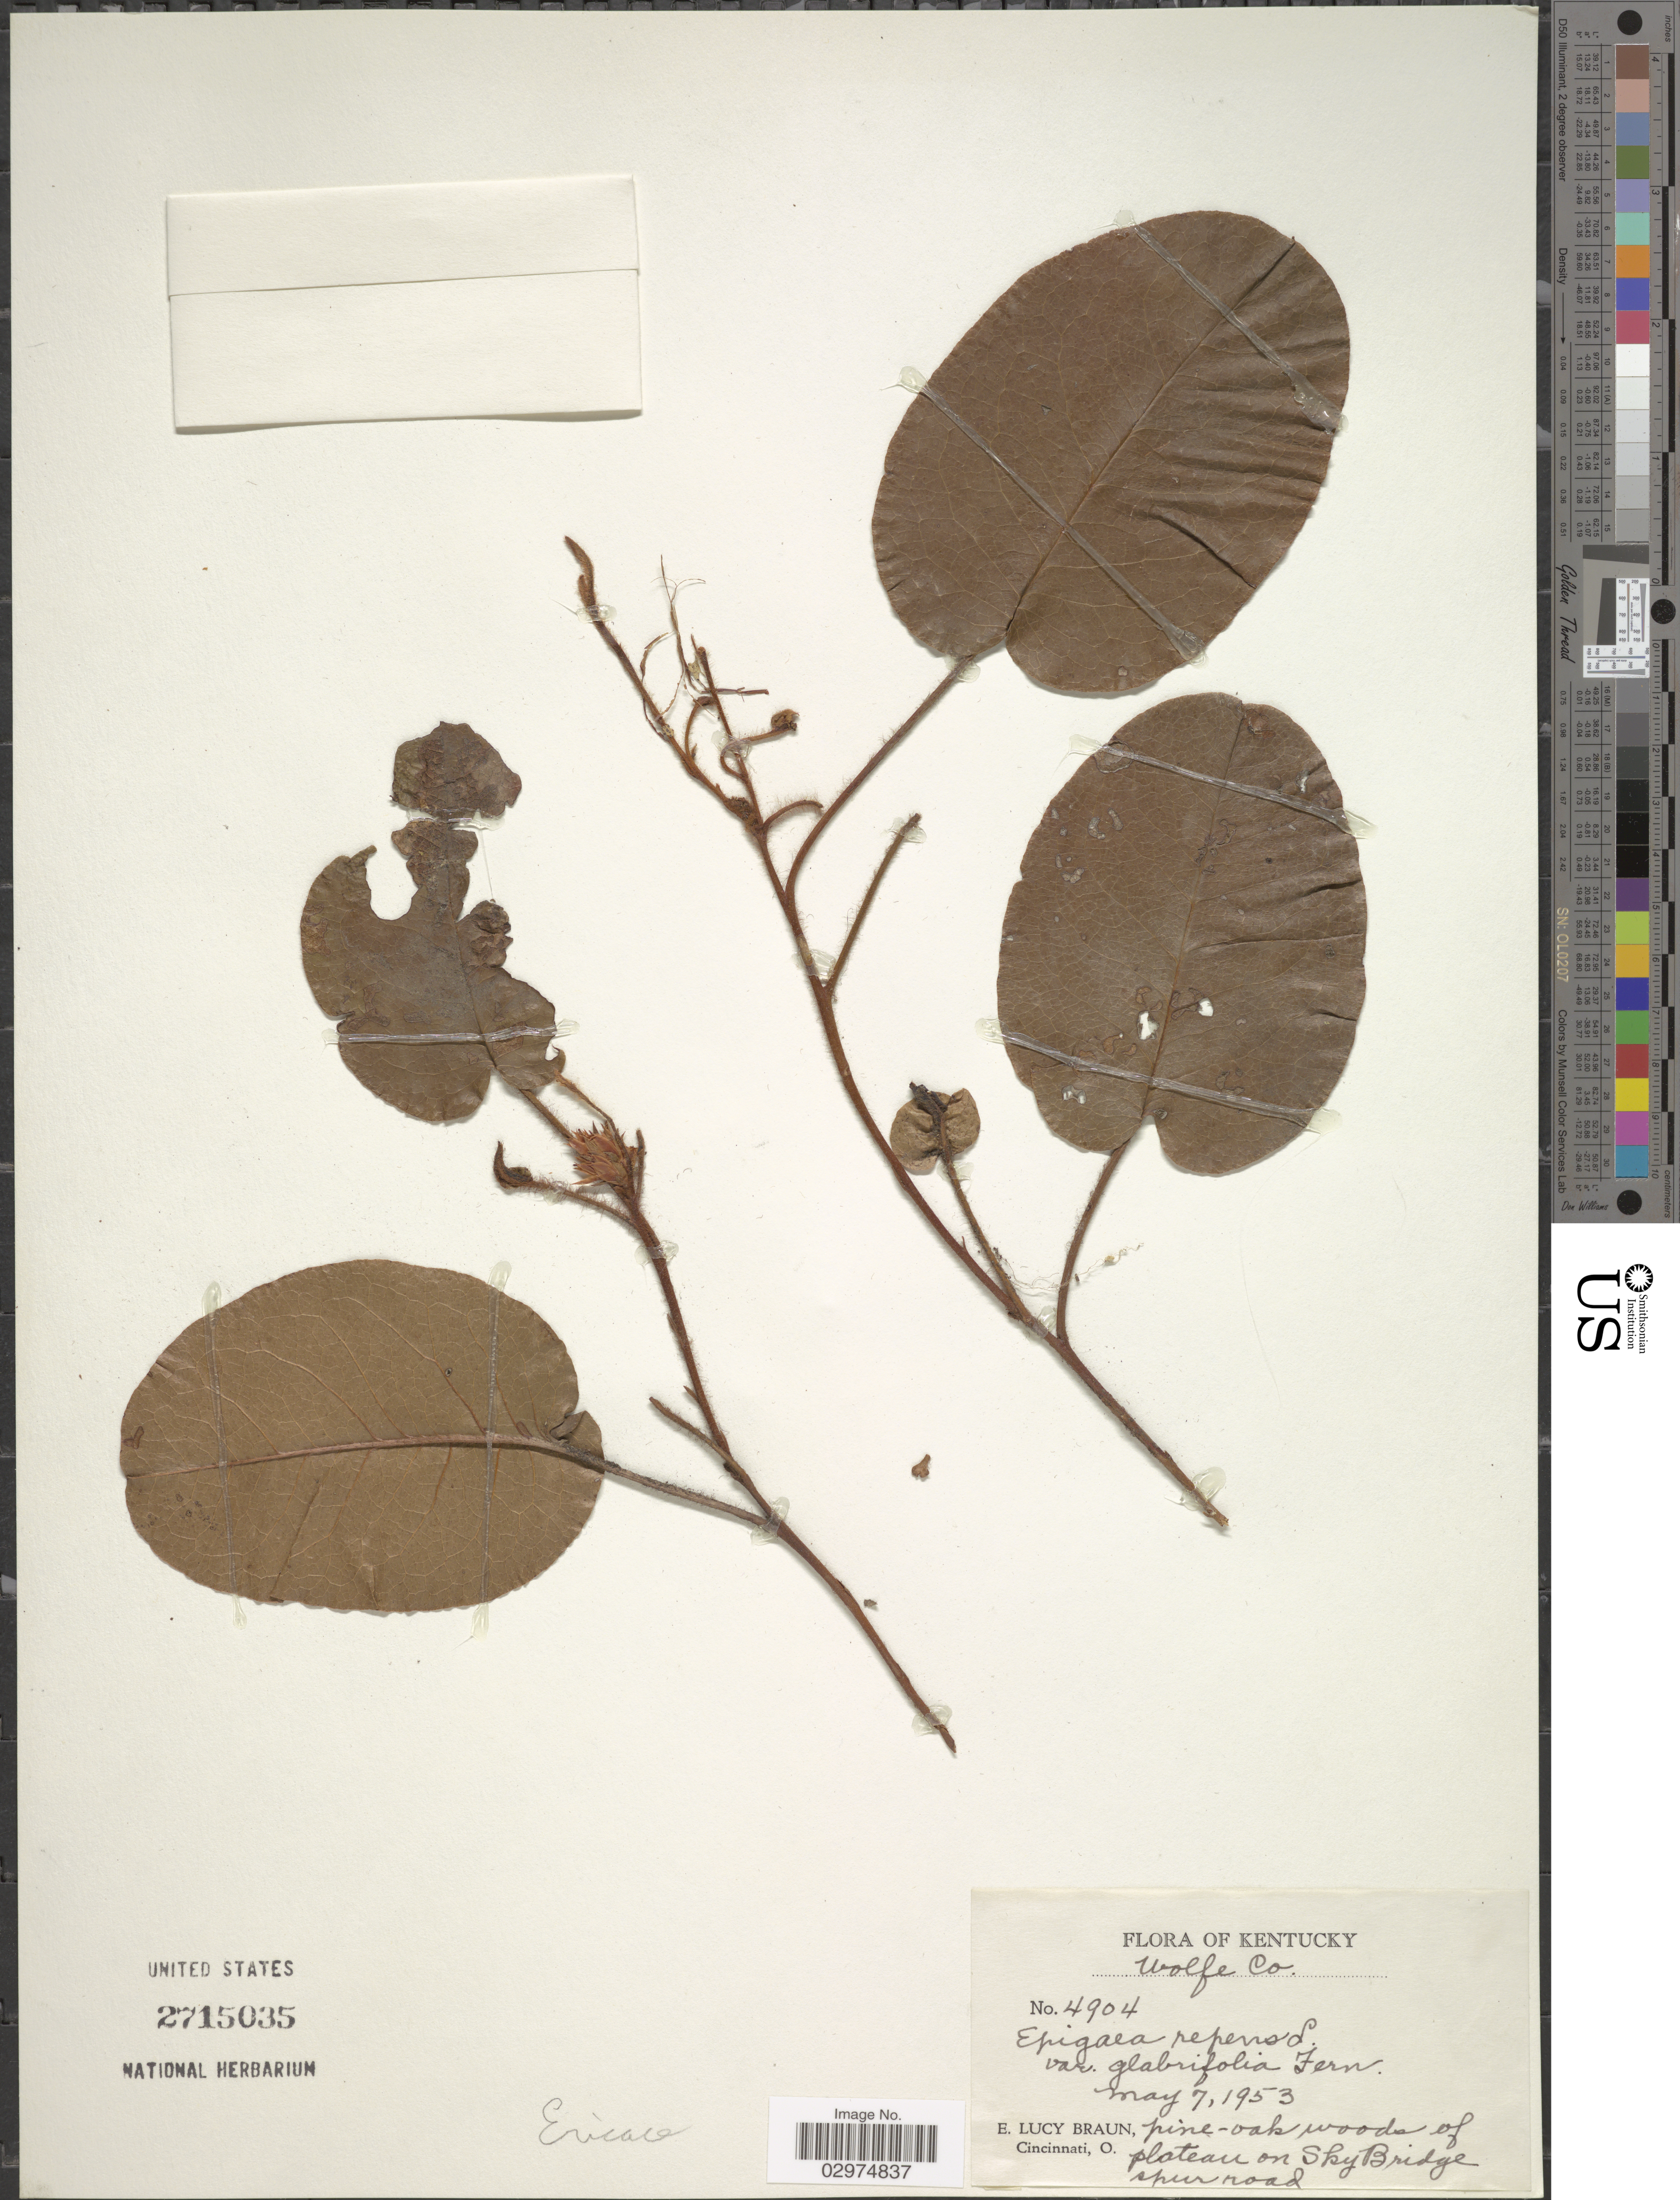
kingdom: Plantae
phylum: Tracheophyta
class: Magnoliopsida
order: Ericales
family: Ericaceae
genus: Epigaea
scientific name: Epigaea repens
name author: L.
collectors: E. L. Braun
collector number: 4904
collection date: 1953-05-07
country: United States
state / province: Kentucky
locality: Wolfe Co. Pine-oak woods of plateau on Sky Bridge.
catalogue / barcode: US 2715035